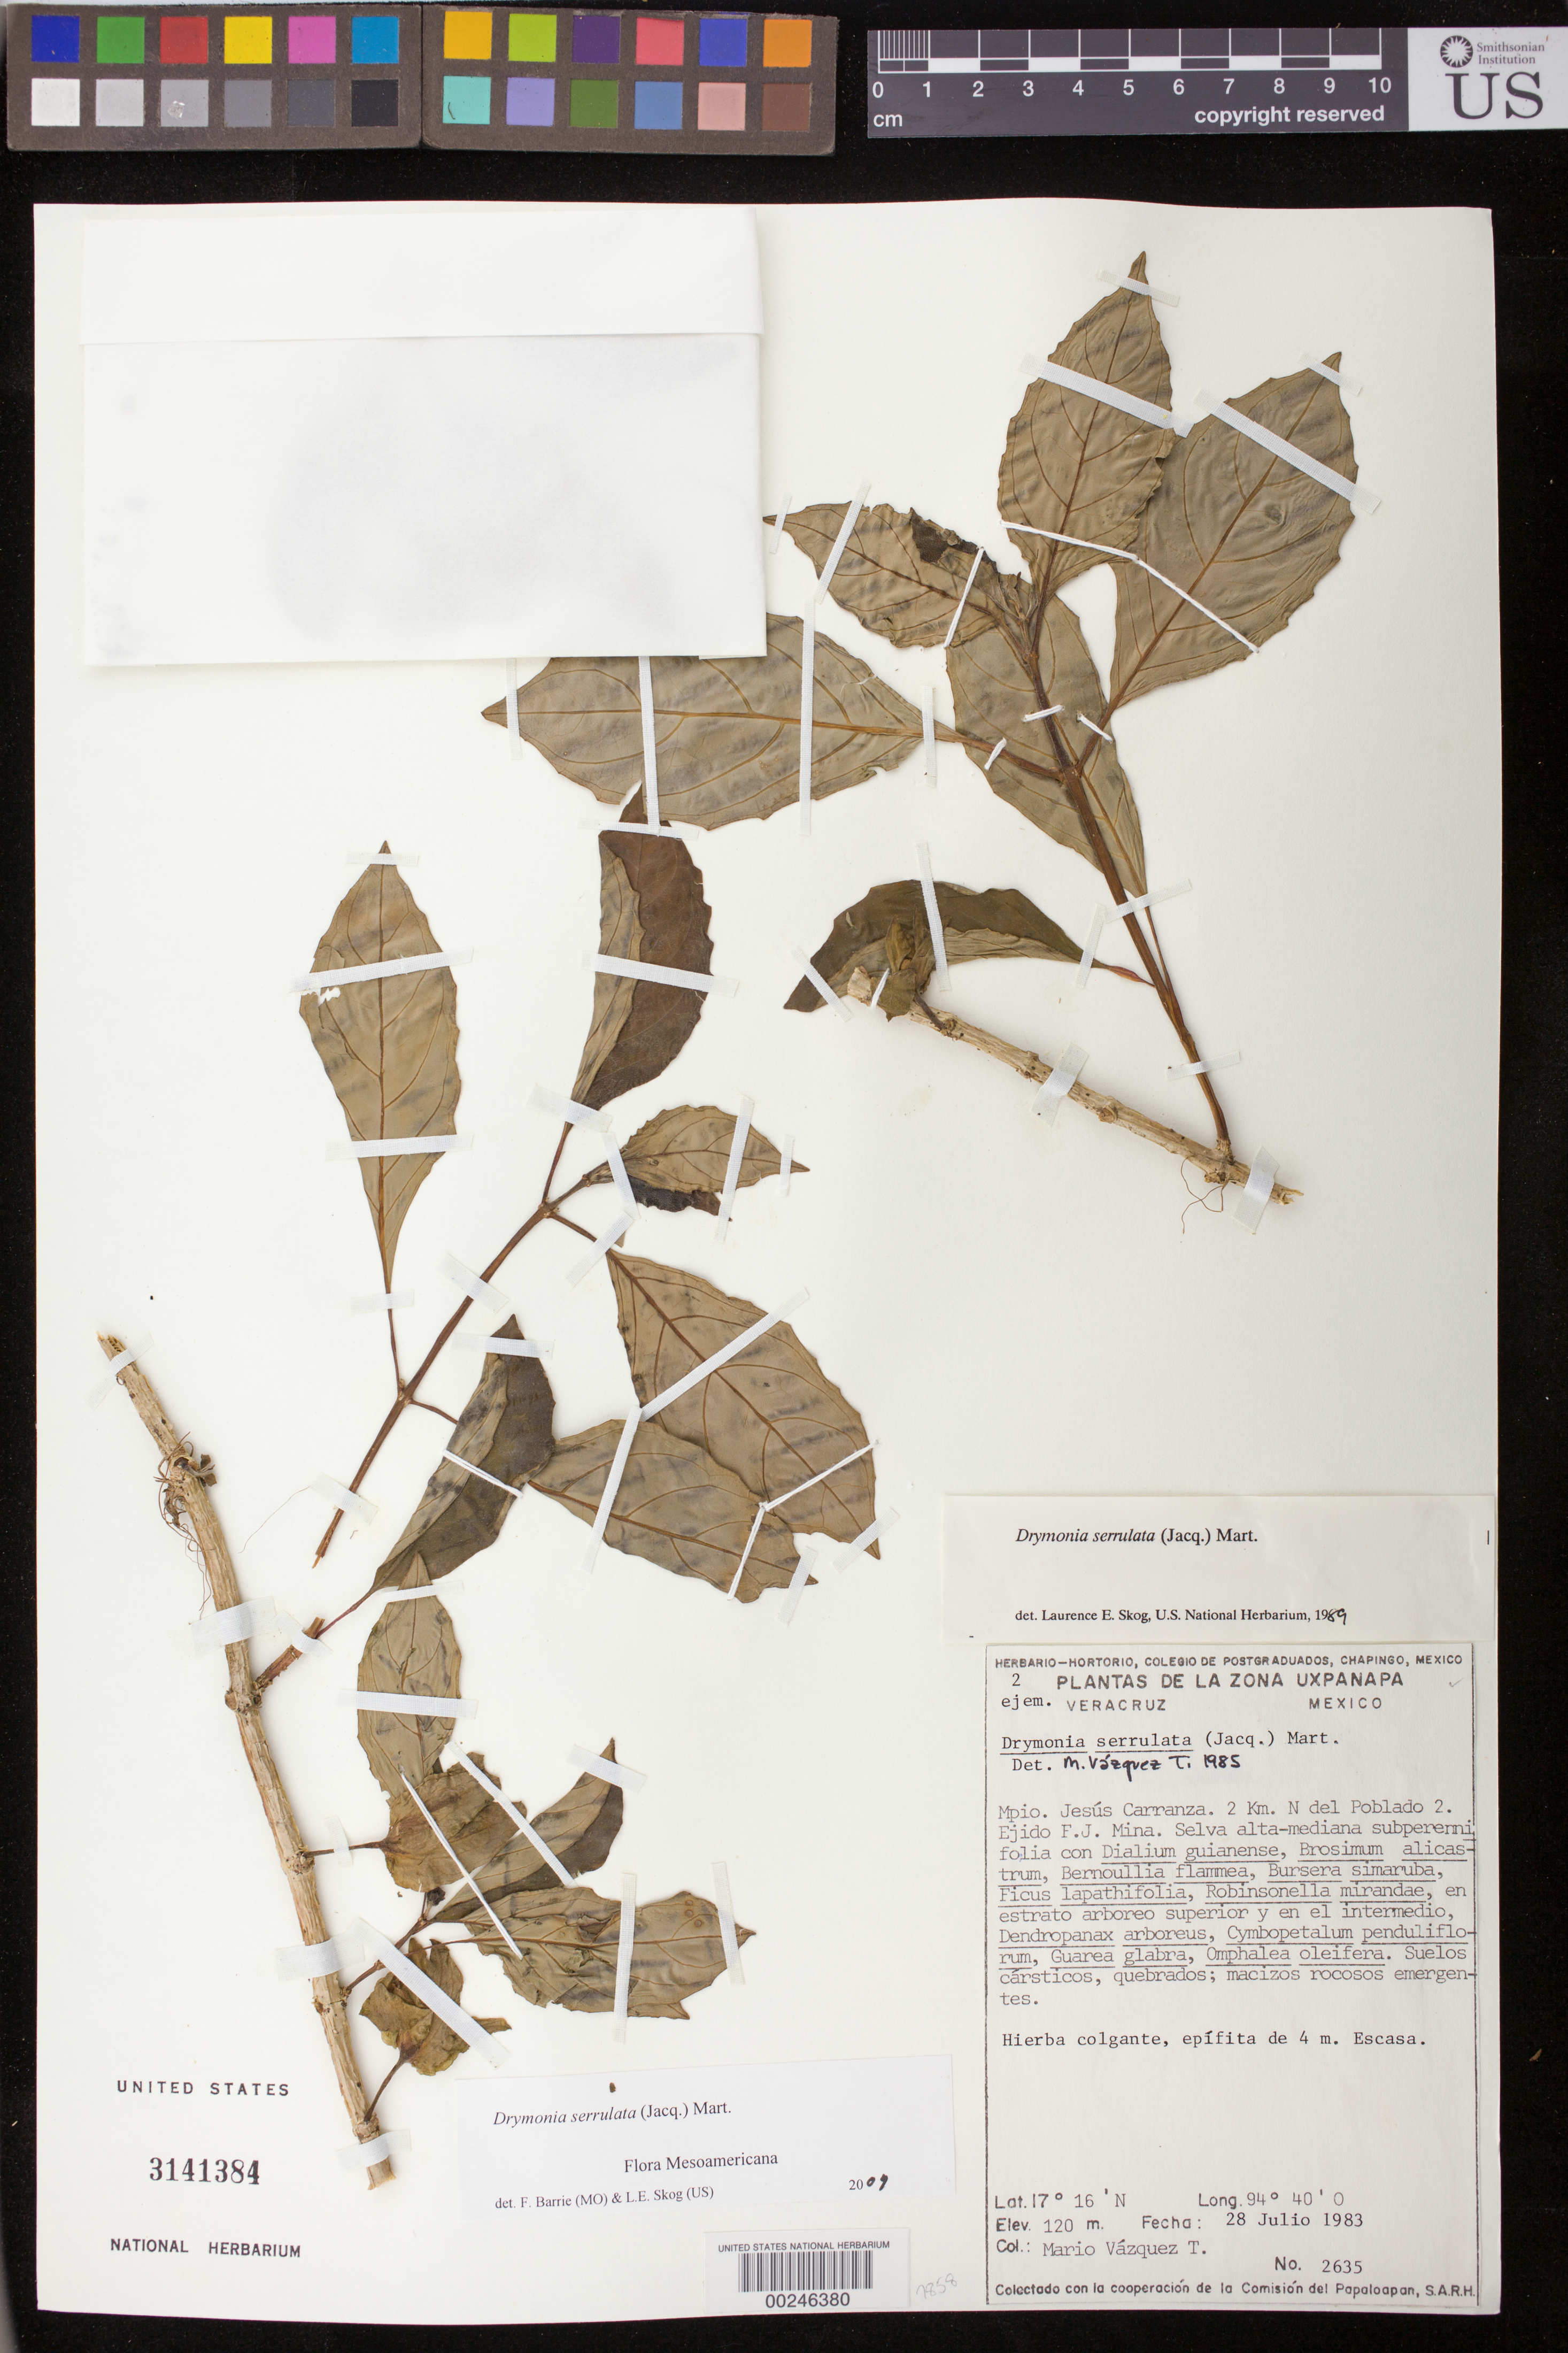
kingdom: Plantae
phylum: Tracheophyta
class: Magnoliopsida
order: Lamiales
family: Gesneriaceae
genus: Drymonia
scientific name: Drymonia serrulata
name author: (Jacq.) Mart.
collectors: M. Vázquez T.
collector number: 2635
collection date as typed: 28 Jul 1983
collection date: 1983-07-28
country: Mexico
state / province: Veracruz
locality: Mun. of Jesus Carranza, 2 km N of Poblado 2, Ejido F J Mina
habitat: Forest ...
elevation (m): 120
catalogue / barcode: US 3141384